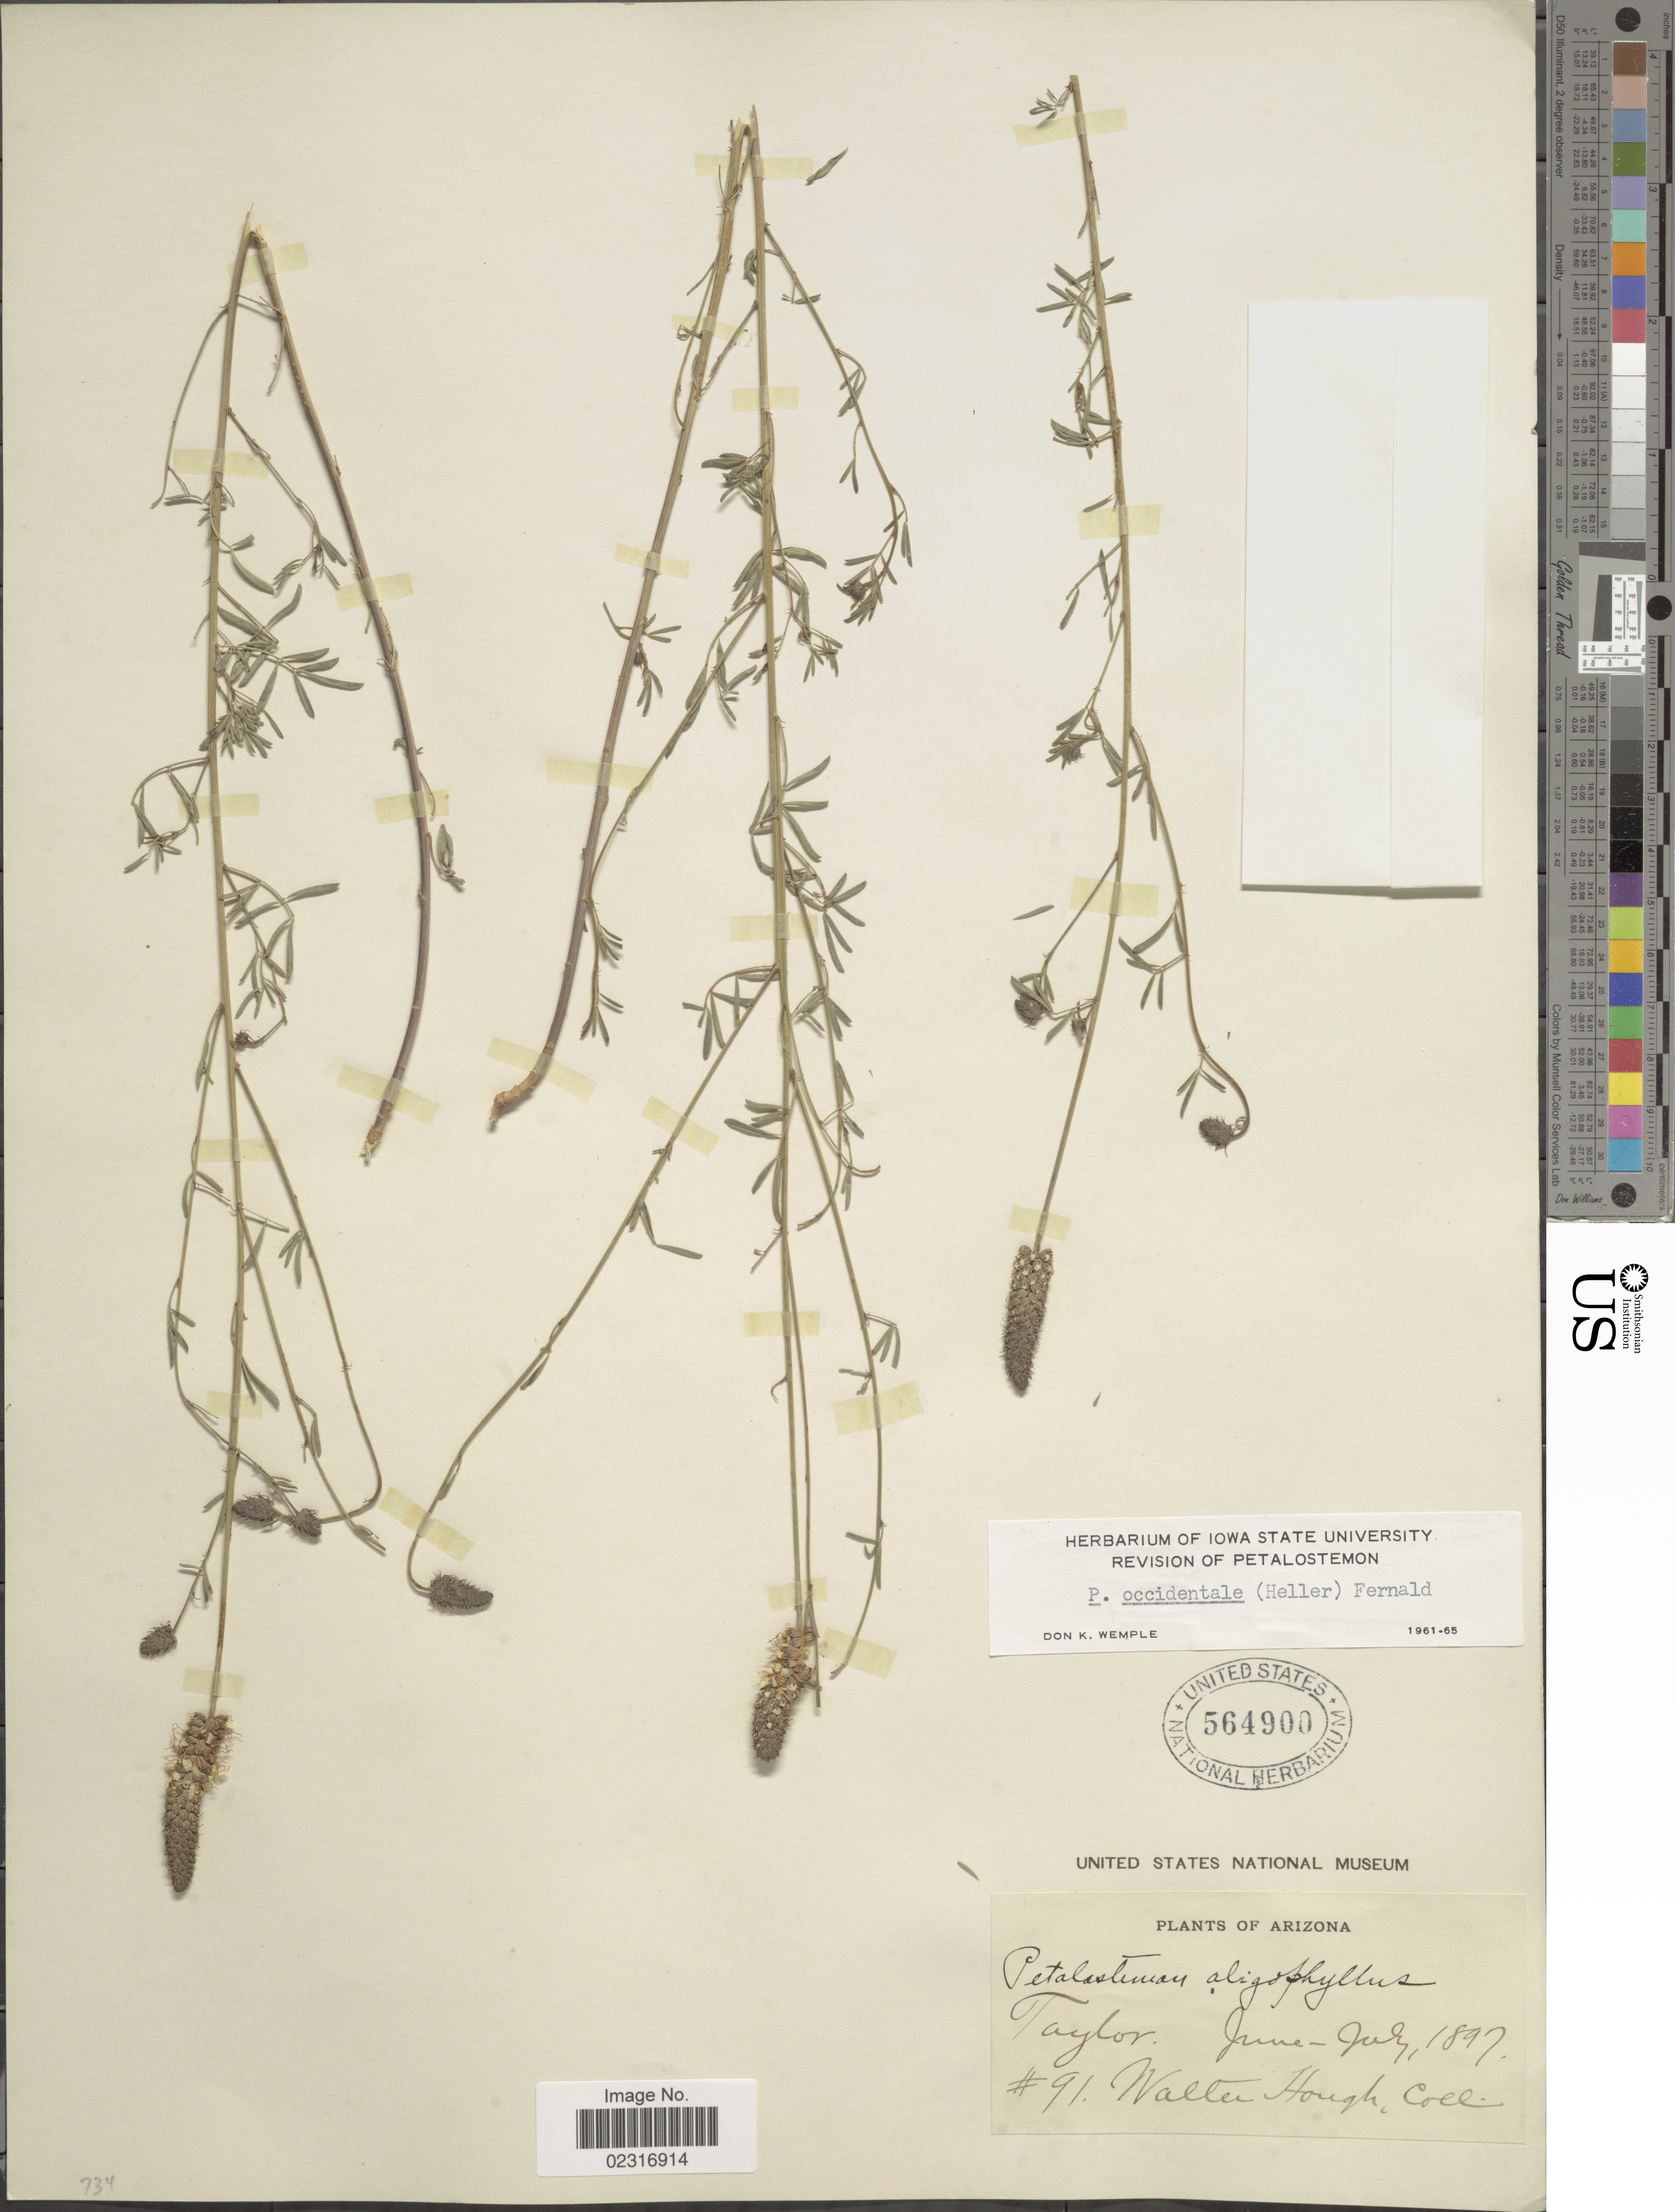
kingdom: Plantae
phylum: Tracheophyta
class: Magnoliopsida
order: Fabales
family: Fabaceae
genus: Dalea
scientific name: Dalea candida var. oligophylla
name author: (Torr) Shinners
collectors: W. Hough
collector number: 91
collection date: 1897-06/1897-07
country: United States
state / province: Arizona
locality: Taylor.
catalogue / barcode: US 564900